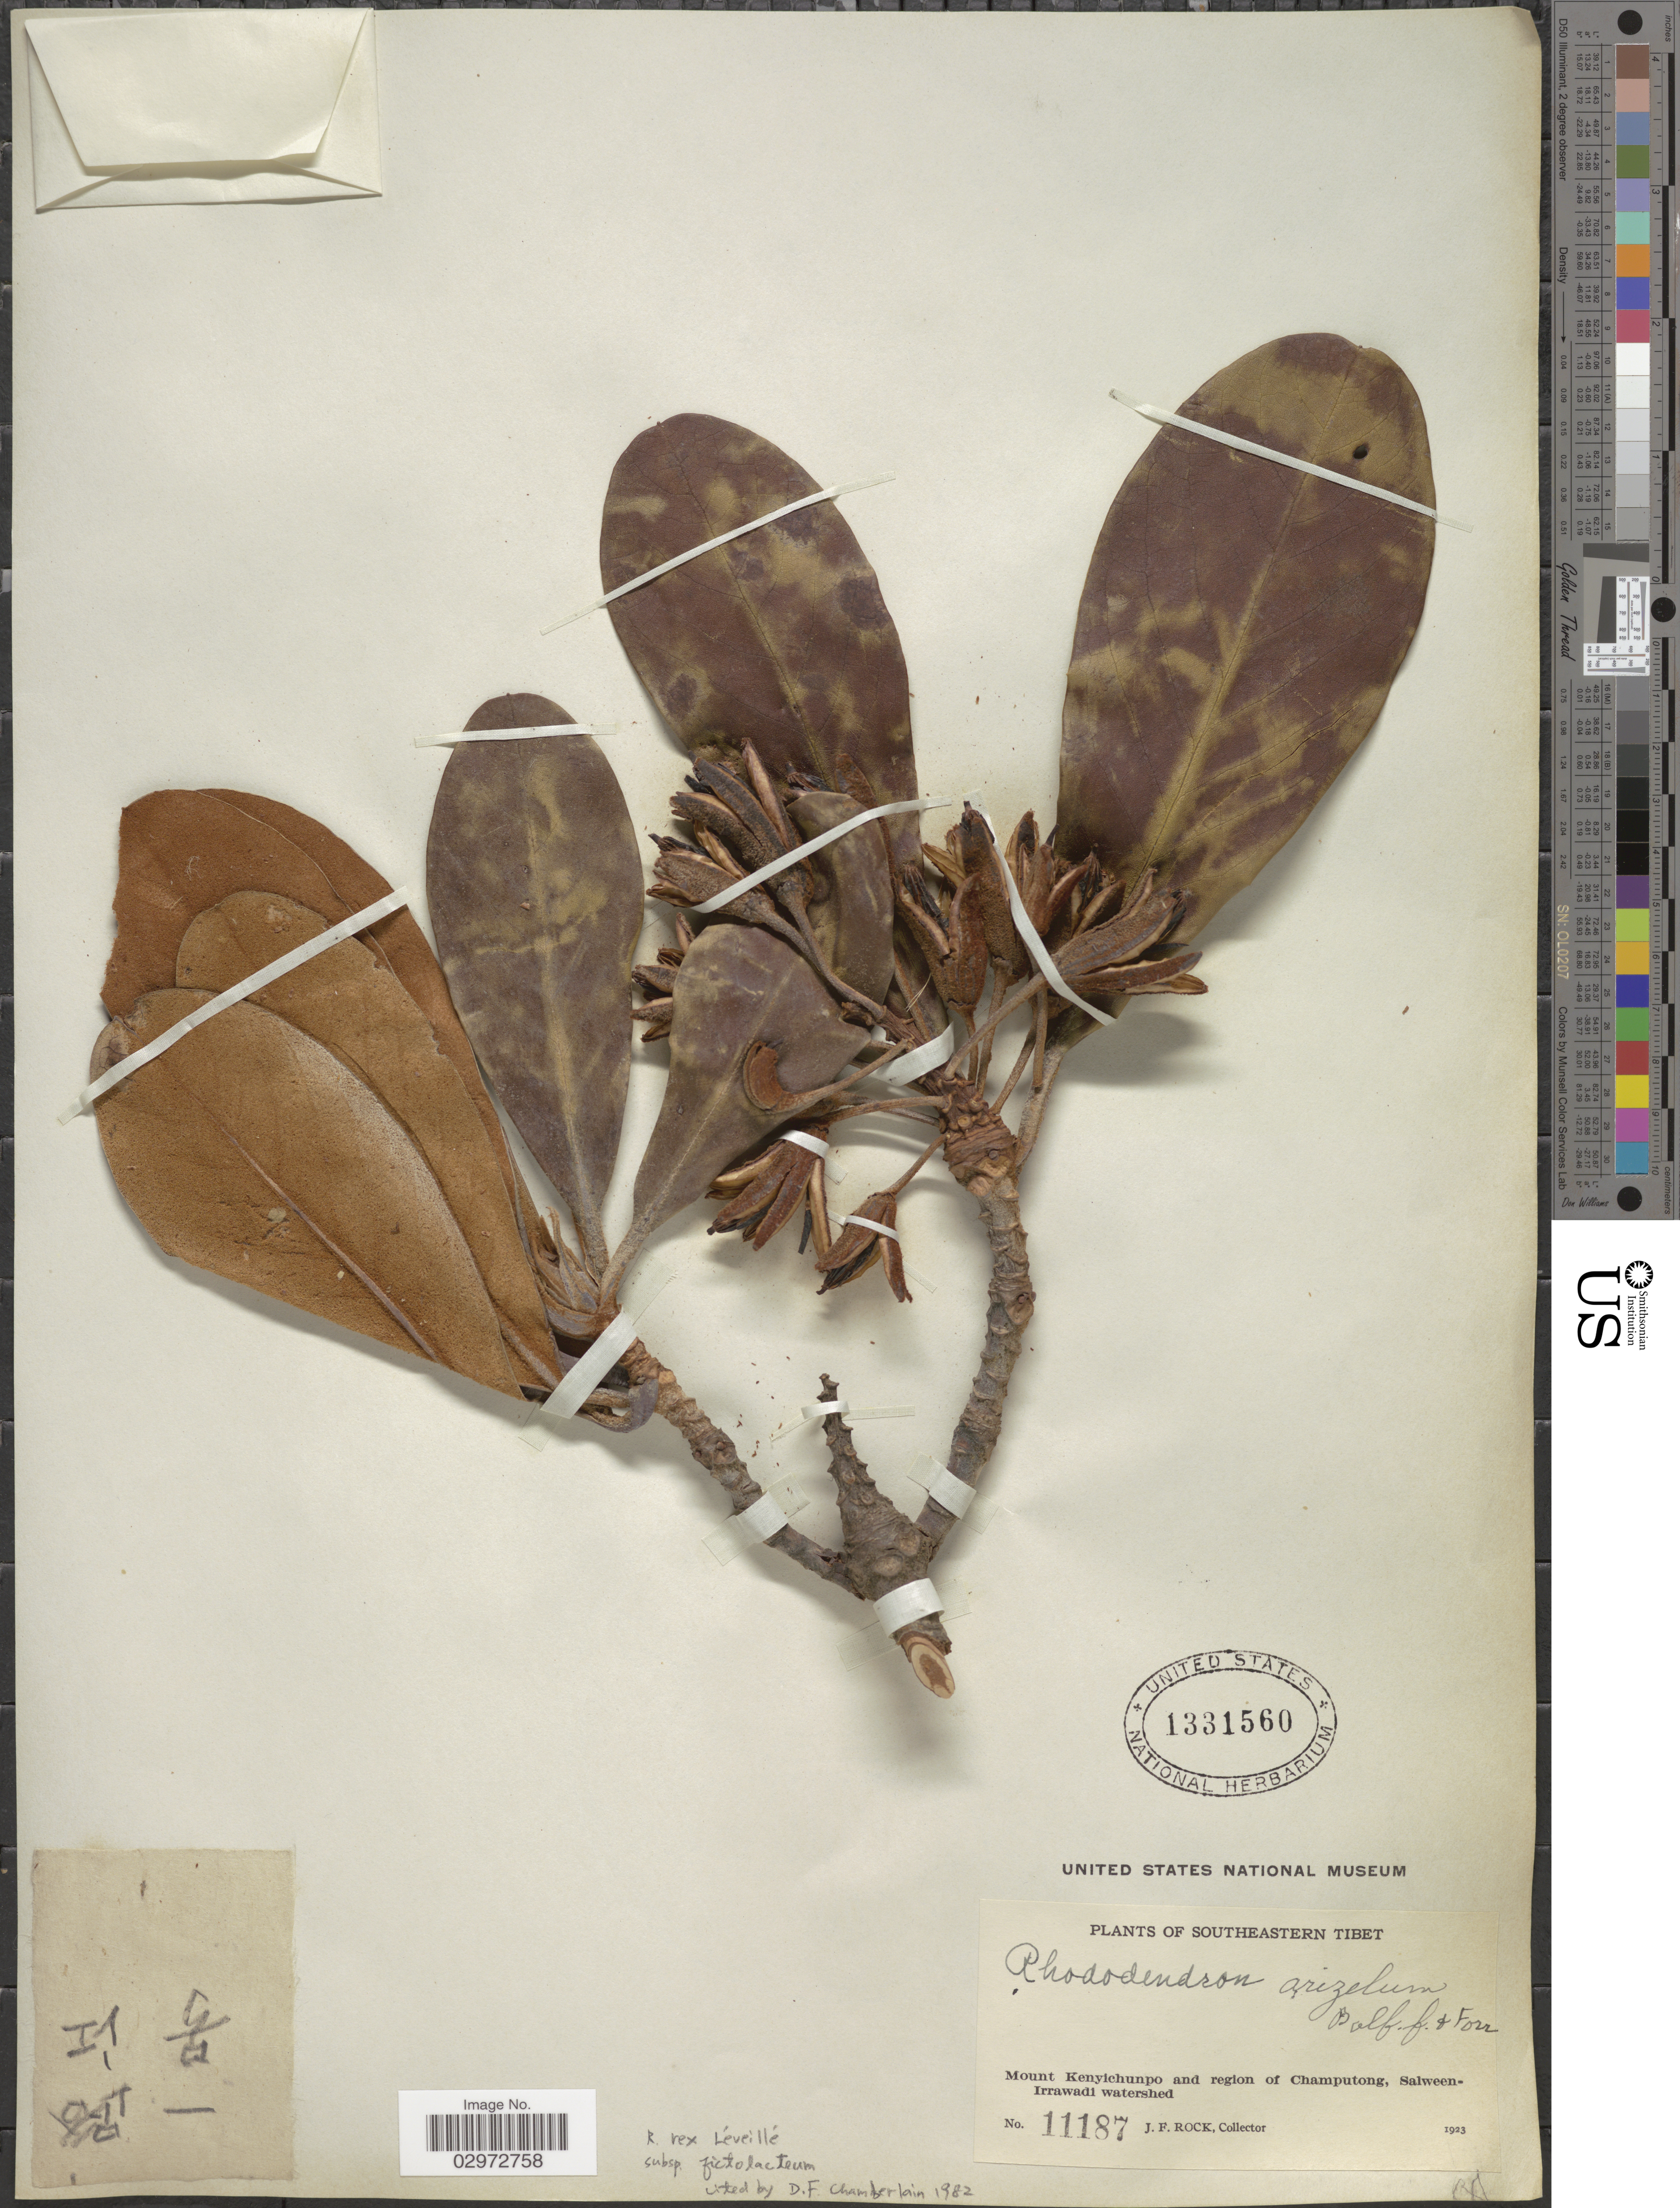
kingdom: Plantae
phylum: Tracheophyta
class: Magnoliopsida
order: Ericales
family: Ericaceae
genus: Rhododendron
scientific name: Rhododendron rex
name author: H. Lév.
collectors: J. Rock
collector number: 11187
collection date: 1923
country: China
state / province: Xizang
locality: Southeastern Tibet. Mount Kenyichunpo and region of Champutong, Salween-Irrawadi watershed.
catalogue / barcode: US 1331560